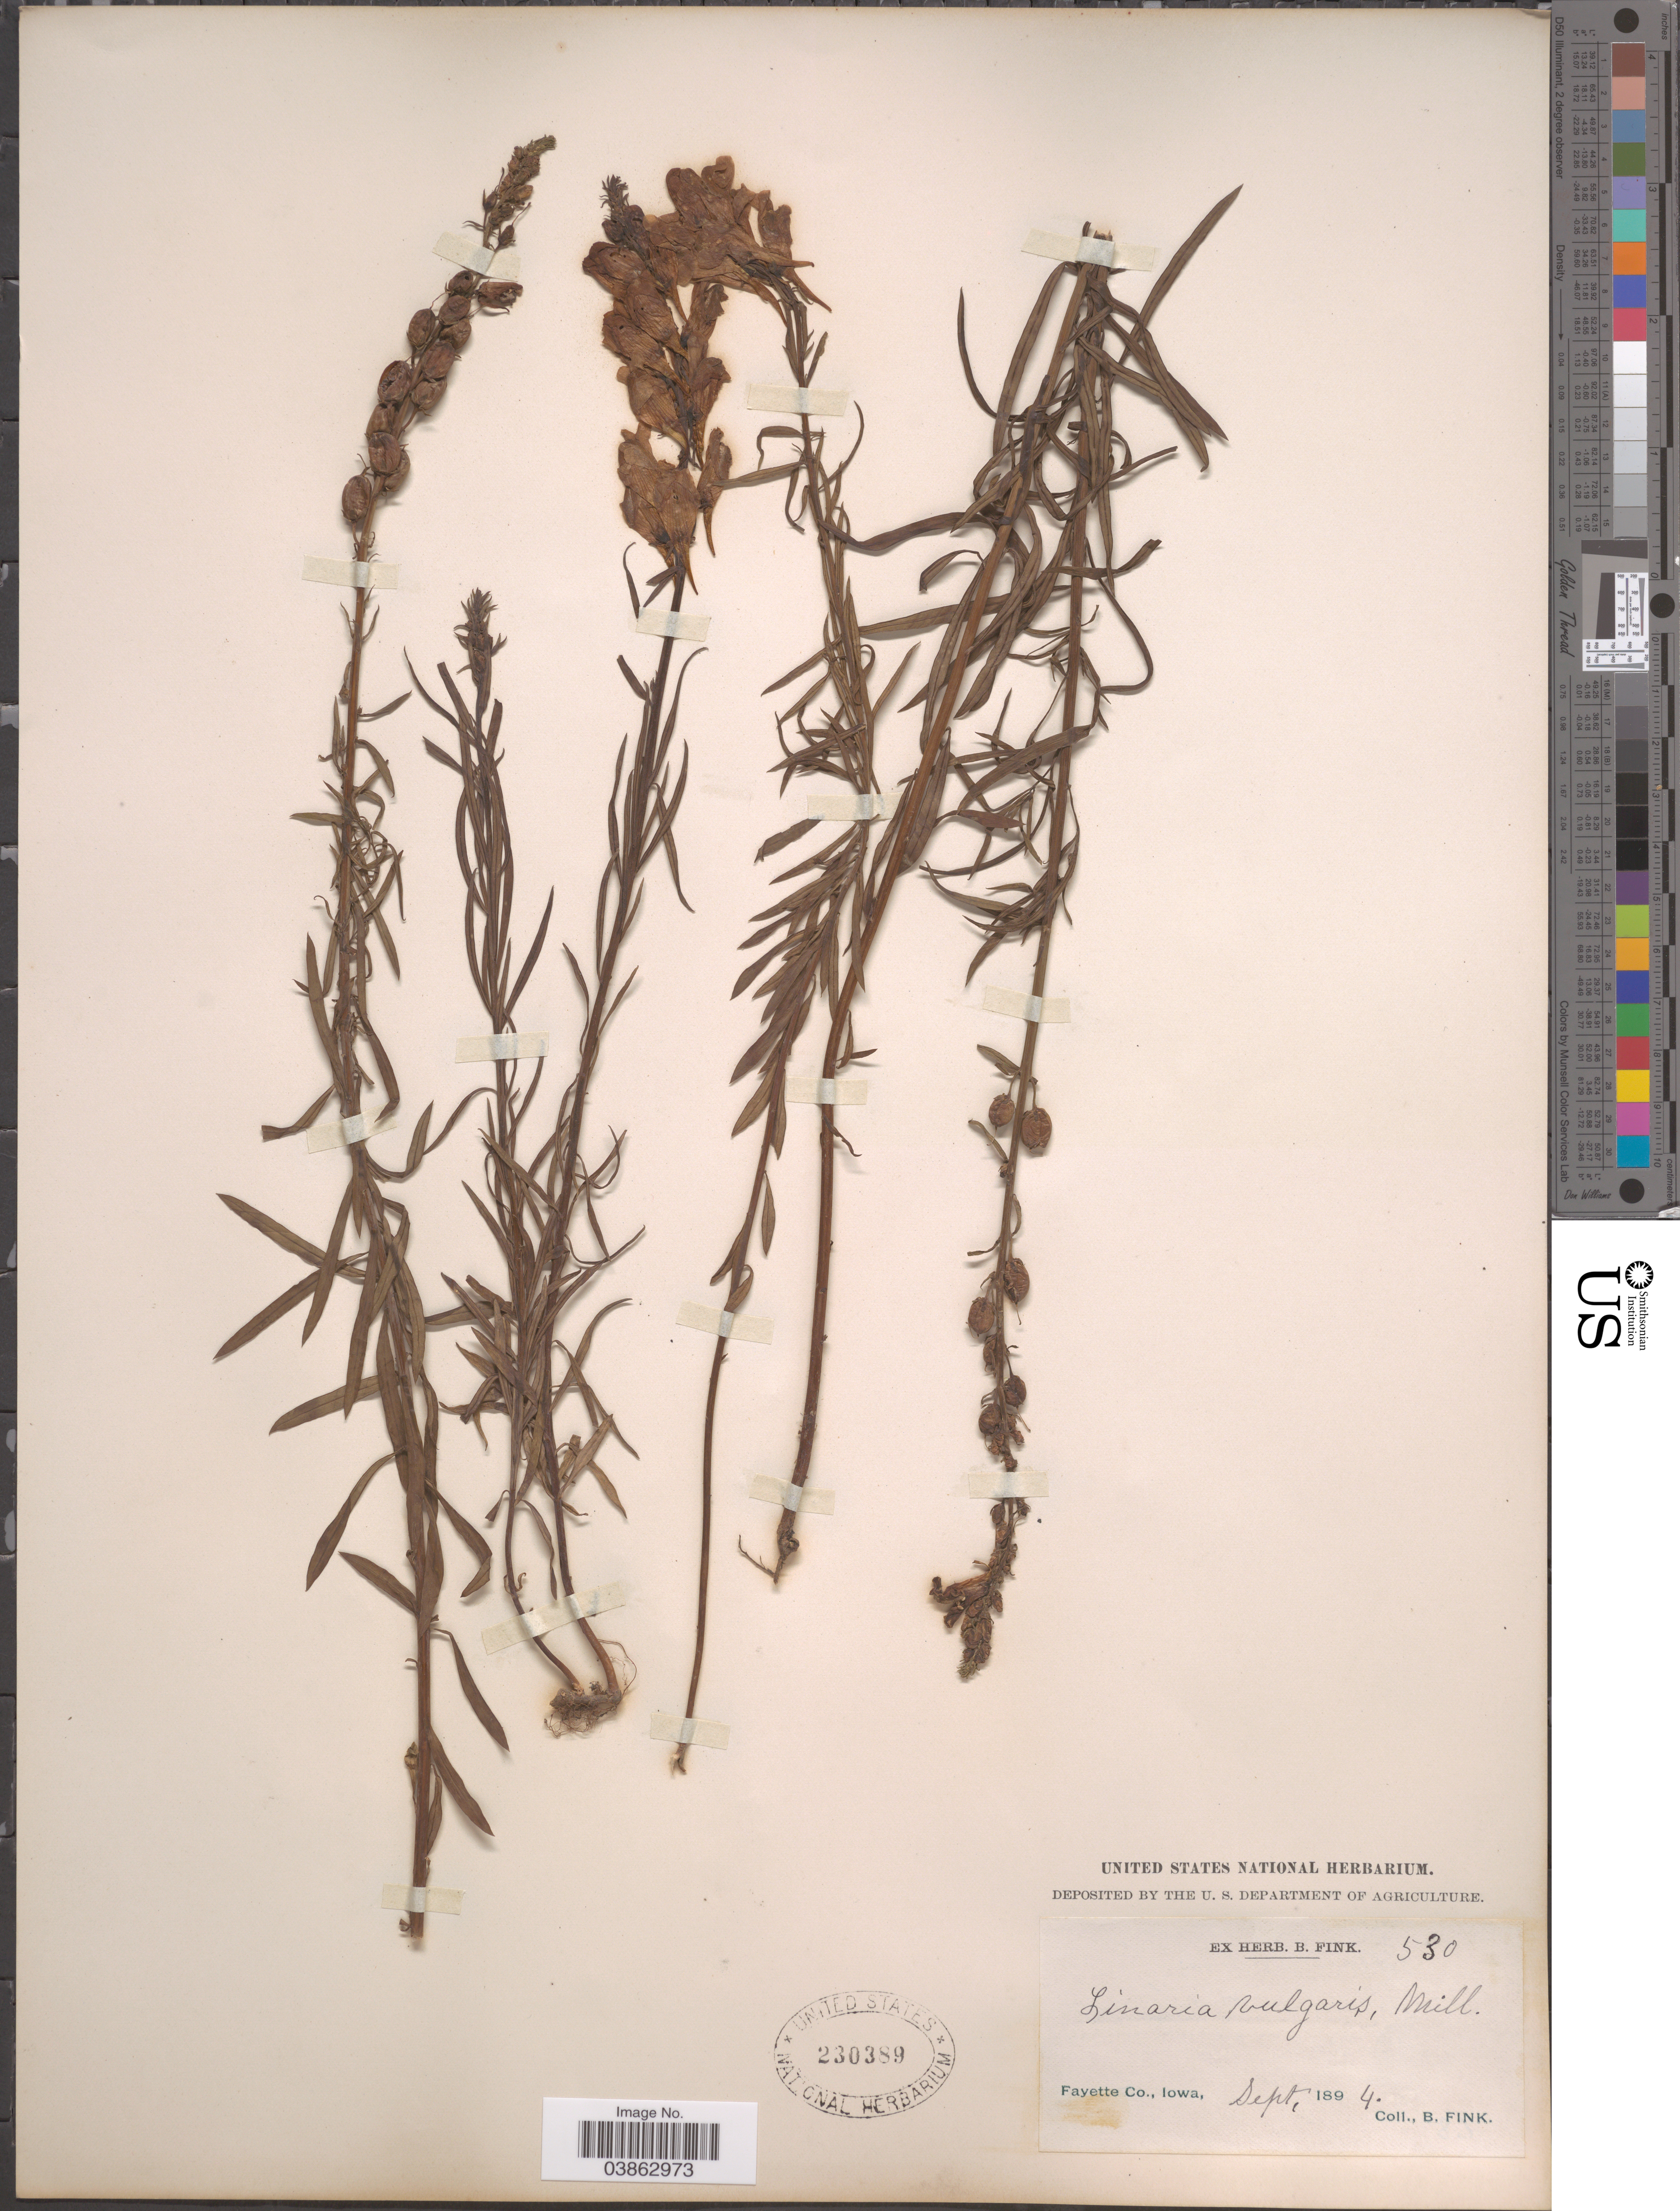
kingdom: Plantae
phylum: Tracheophyta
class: Magnoliopsida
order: Lamiales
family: Plantaginaceae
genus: Linaria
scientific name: Linaria vulgaris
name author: Mill.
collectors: B. Fink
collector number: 530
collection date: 1894-09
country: United States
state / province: Iowa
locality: Fayette Co.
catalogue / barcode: US 230389